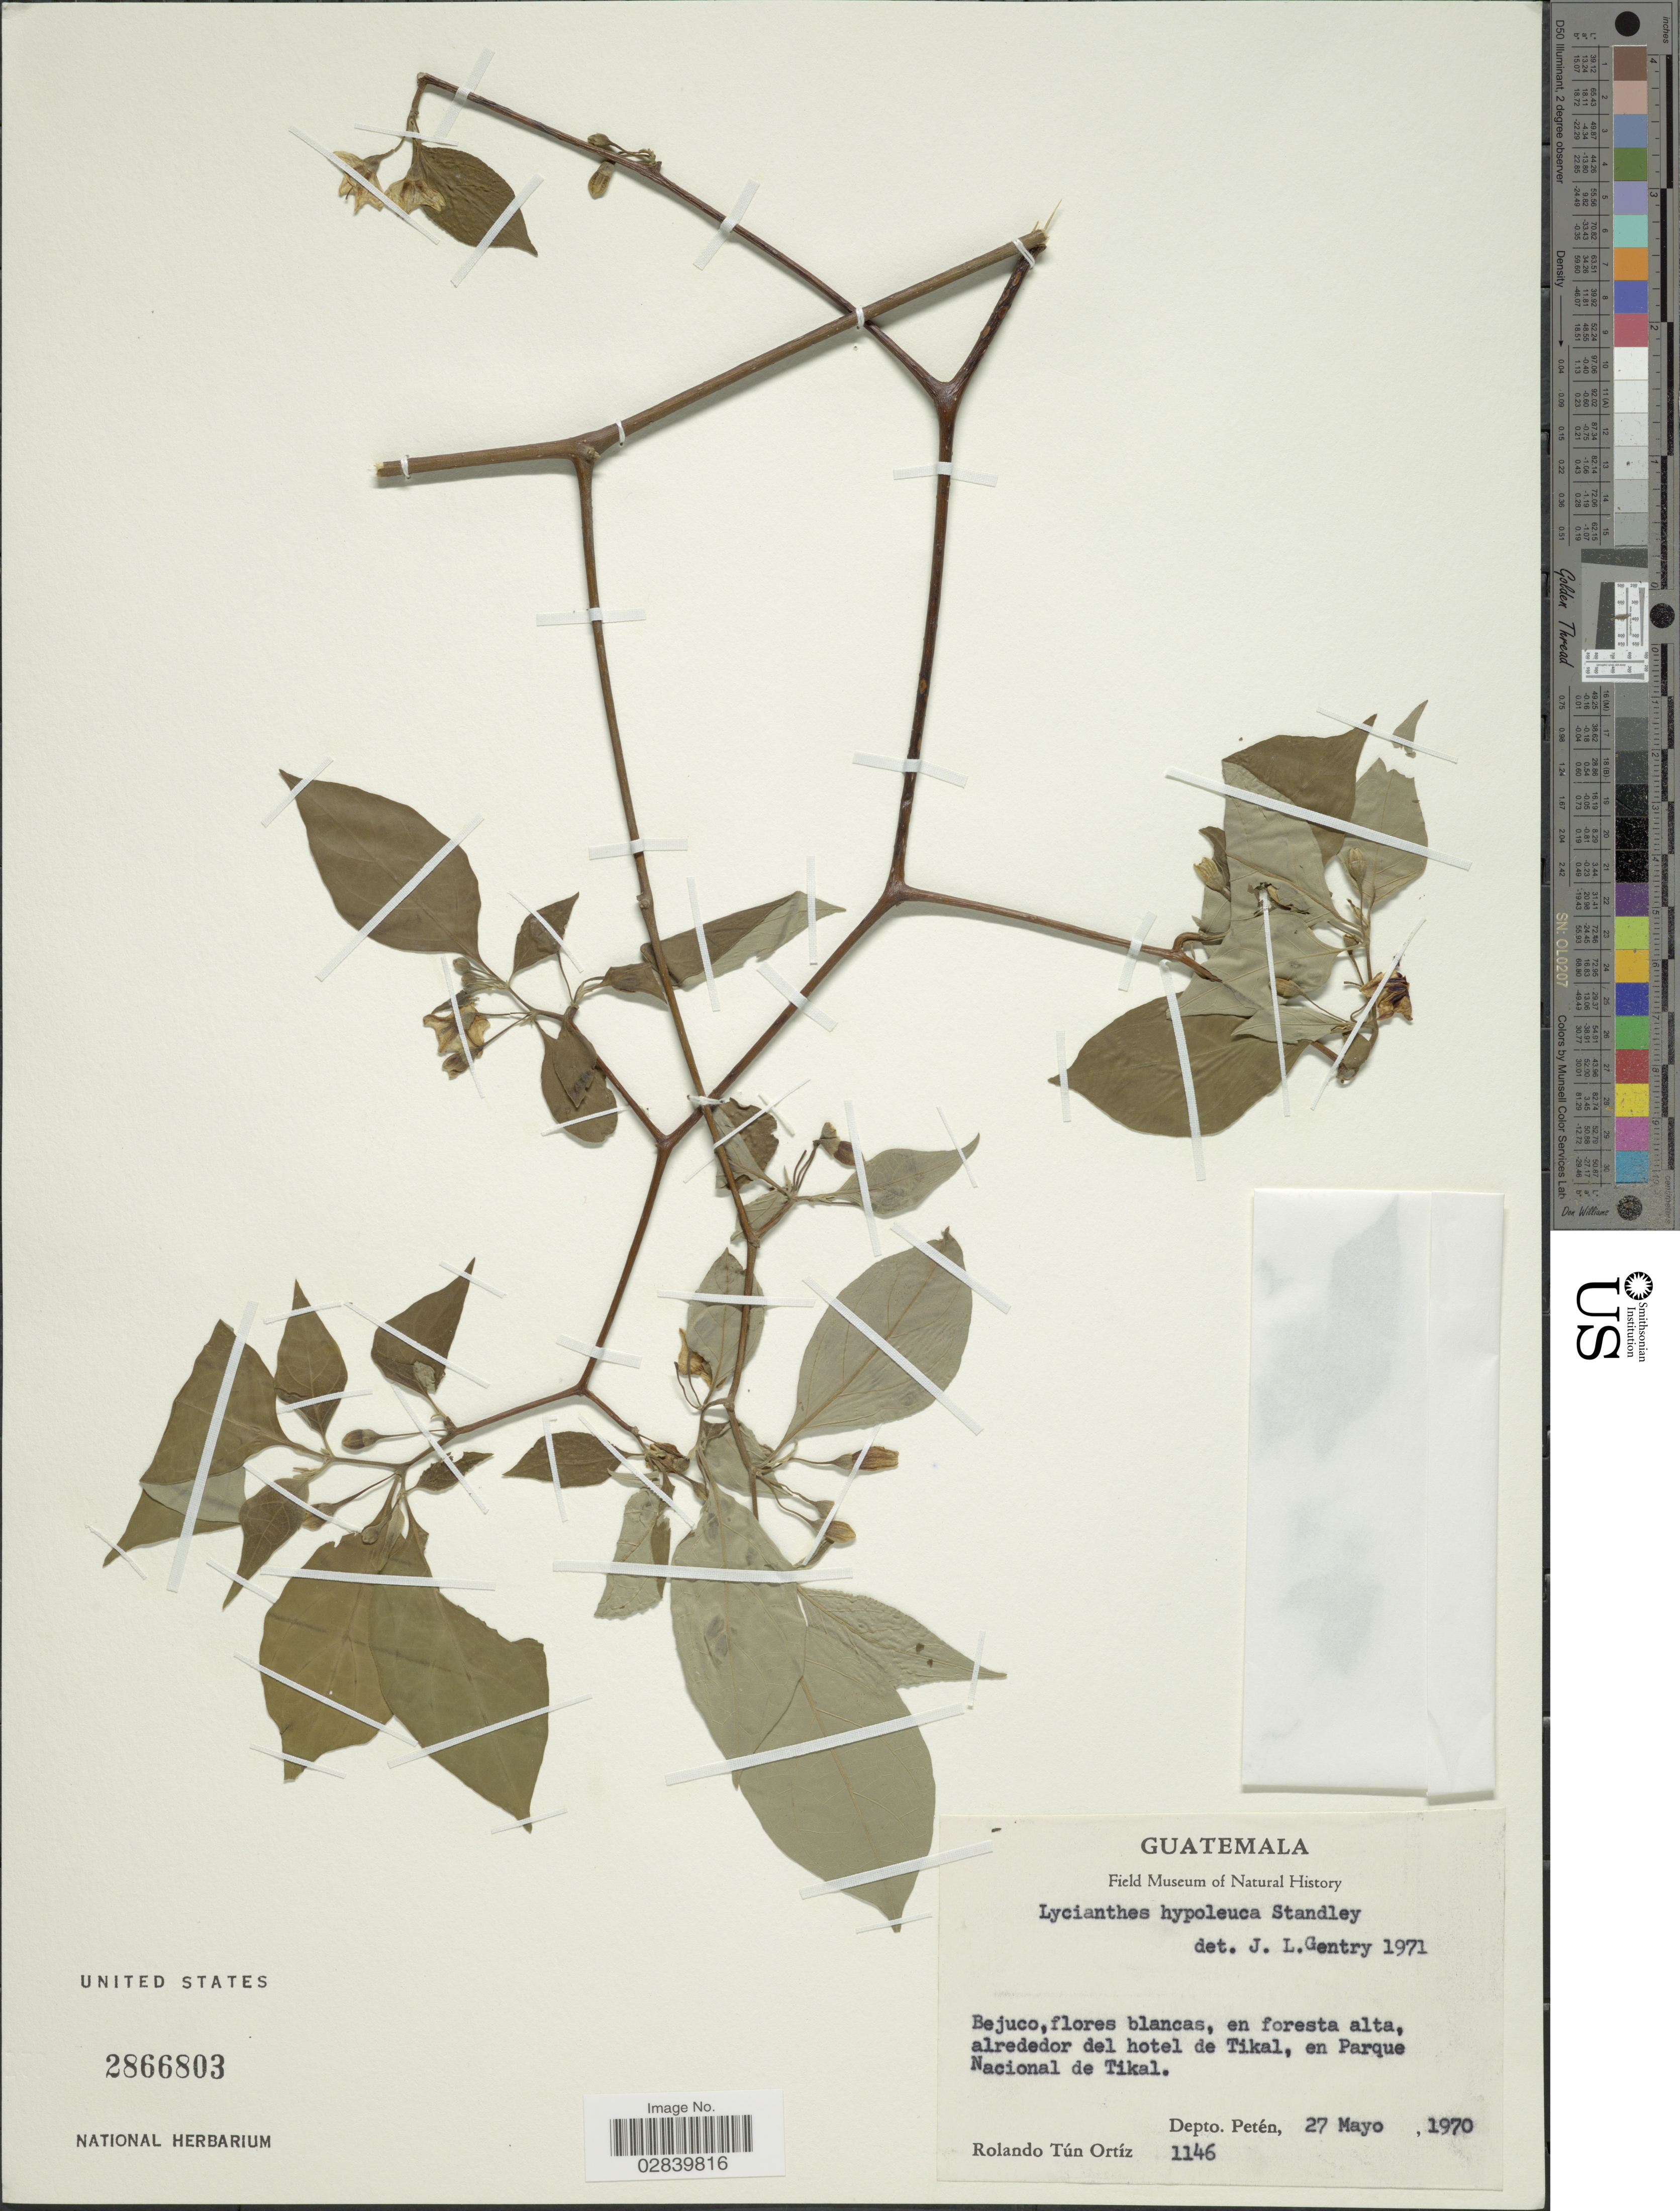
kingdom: Plantae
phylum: Tracheophyta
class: Magnoliopsida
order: Solanales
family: Solanaceae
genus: Lycianthes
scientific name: Lycianthes hypoleuca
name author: Standl.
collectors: R. T. Ortíz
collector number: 1146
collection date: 1970-05-27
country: Guatemala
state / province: El Petén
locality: En foresta alta, alrededor del hotel de Tikal, en Parque Nacional de Tikal. Depto. Petén.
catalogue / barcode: US 2866803